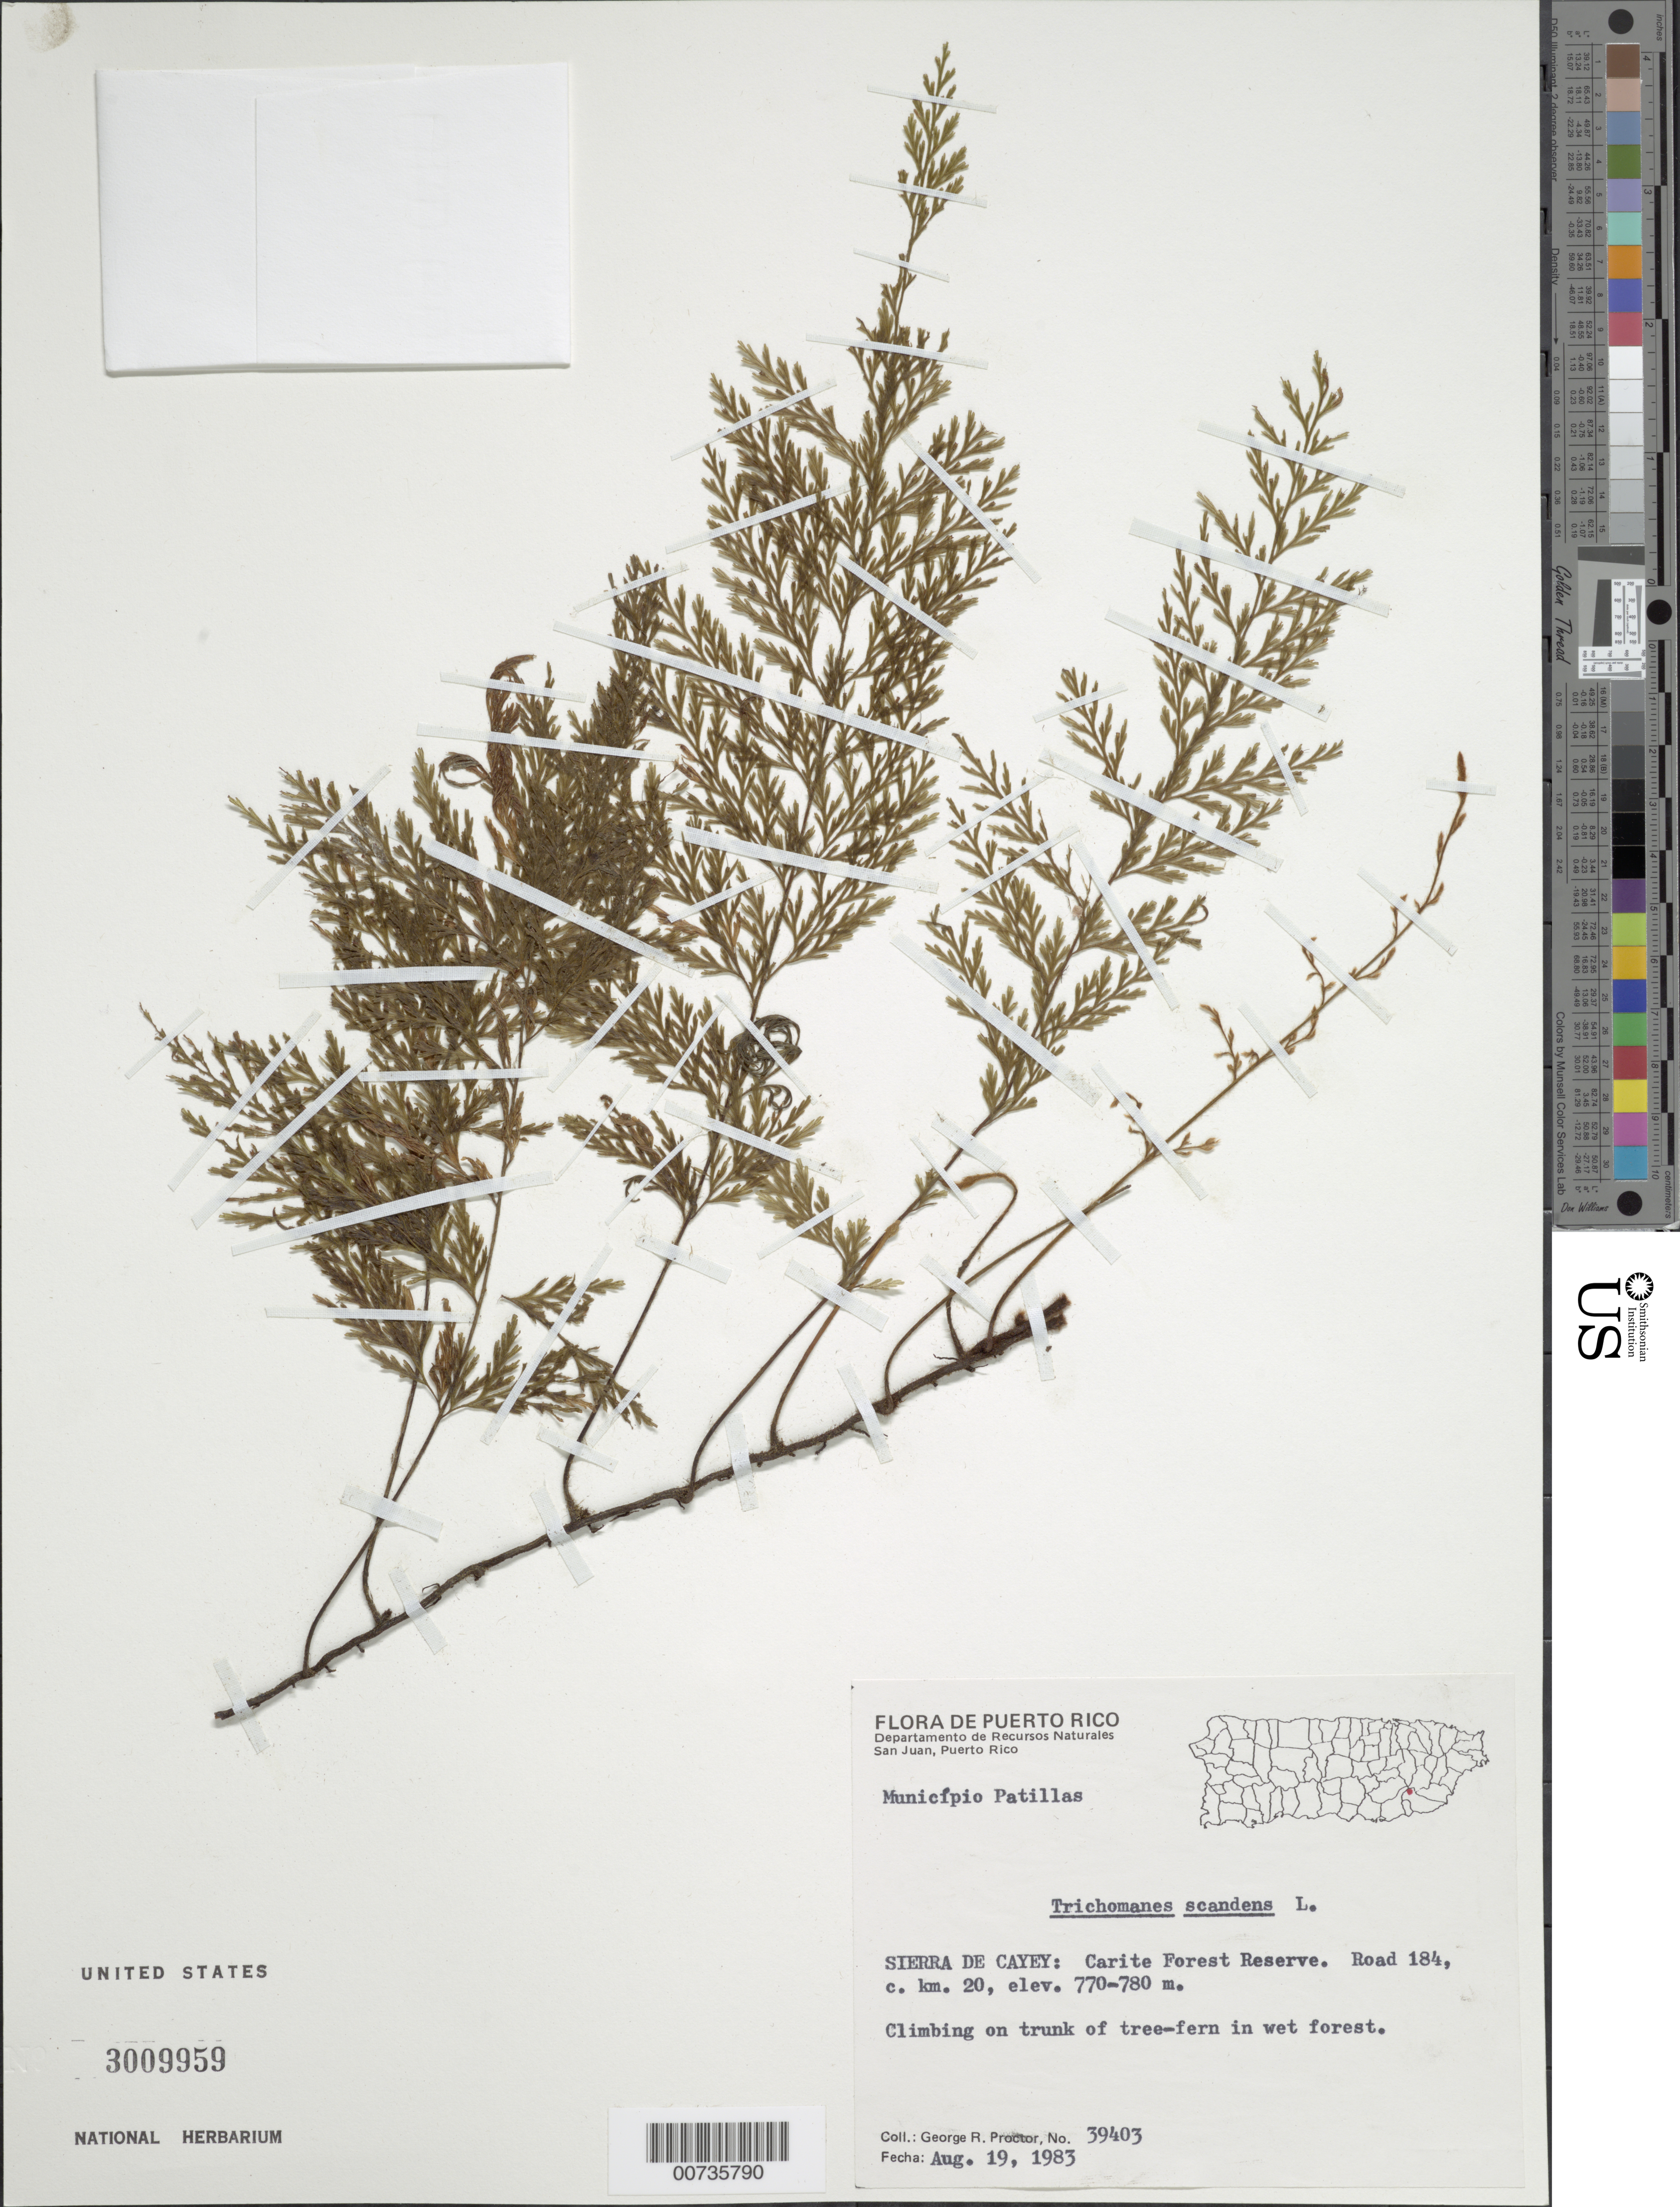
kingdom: Plantae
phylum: Tracheophyta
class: Polypodiopsida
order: Hymenophyllales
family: Hymenophyllaceae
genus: Trichomanes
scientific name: Trichomanes scandens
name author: L.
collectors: G. R. Proctor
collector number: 39403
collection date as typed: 19 Aug 1983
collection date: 1983-08-19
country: Puerto Rico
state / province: Patillas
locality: Mun. Patillas, Sierra de Cayey: Carite Forest Reserve, Road 184, c. km 20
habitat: Climbing on trunk of tree fern in wet forest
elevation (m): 770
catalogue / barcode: US 3009959